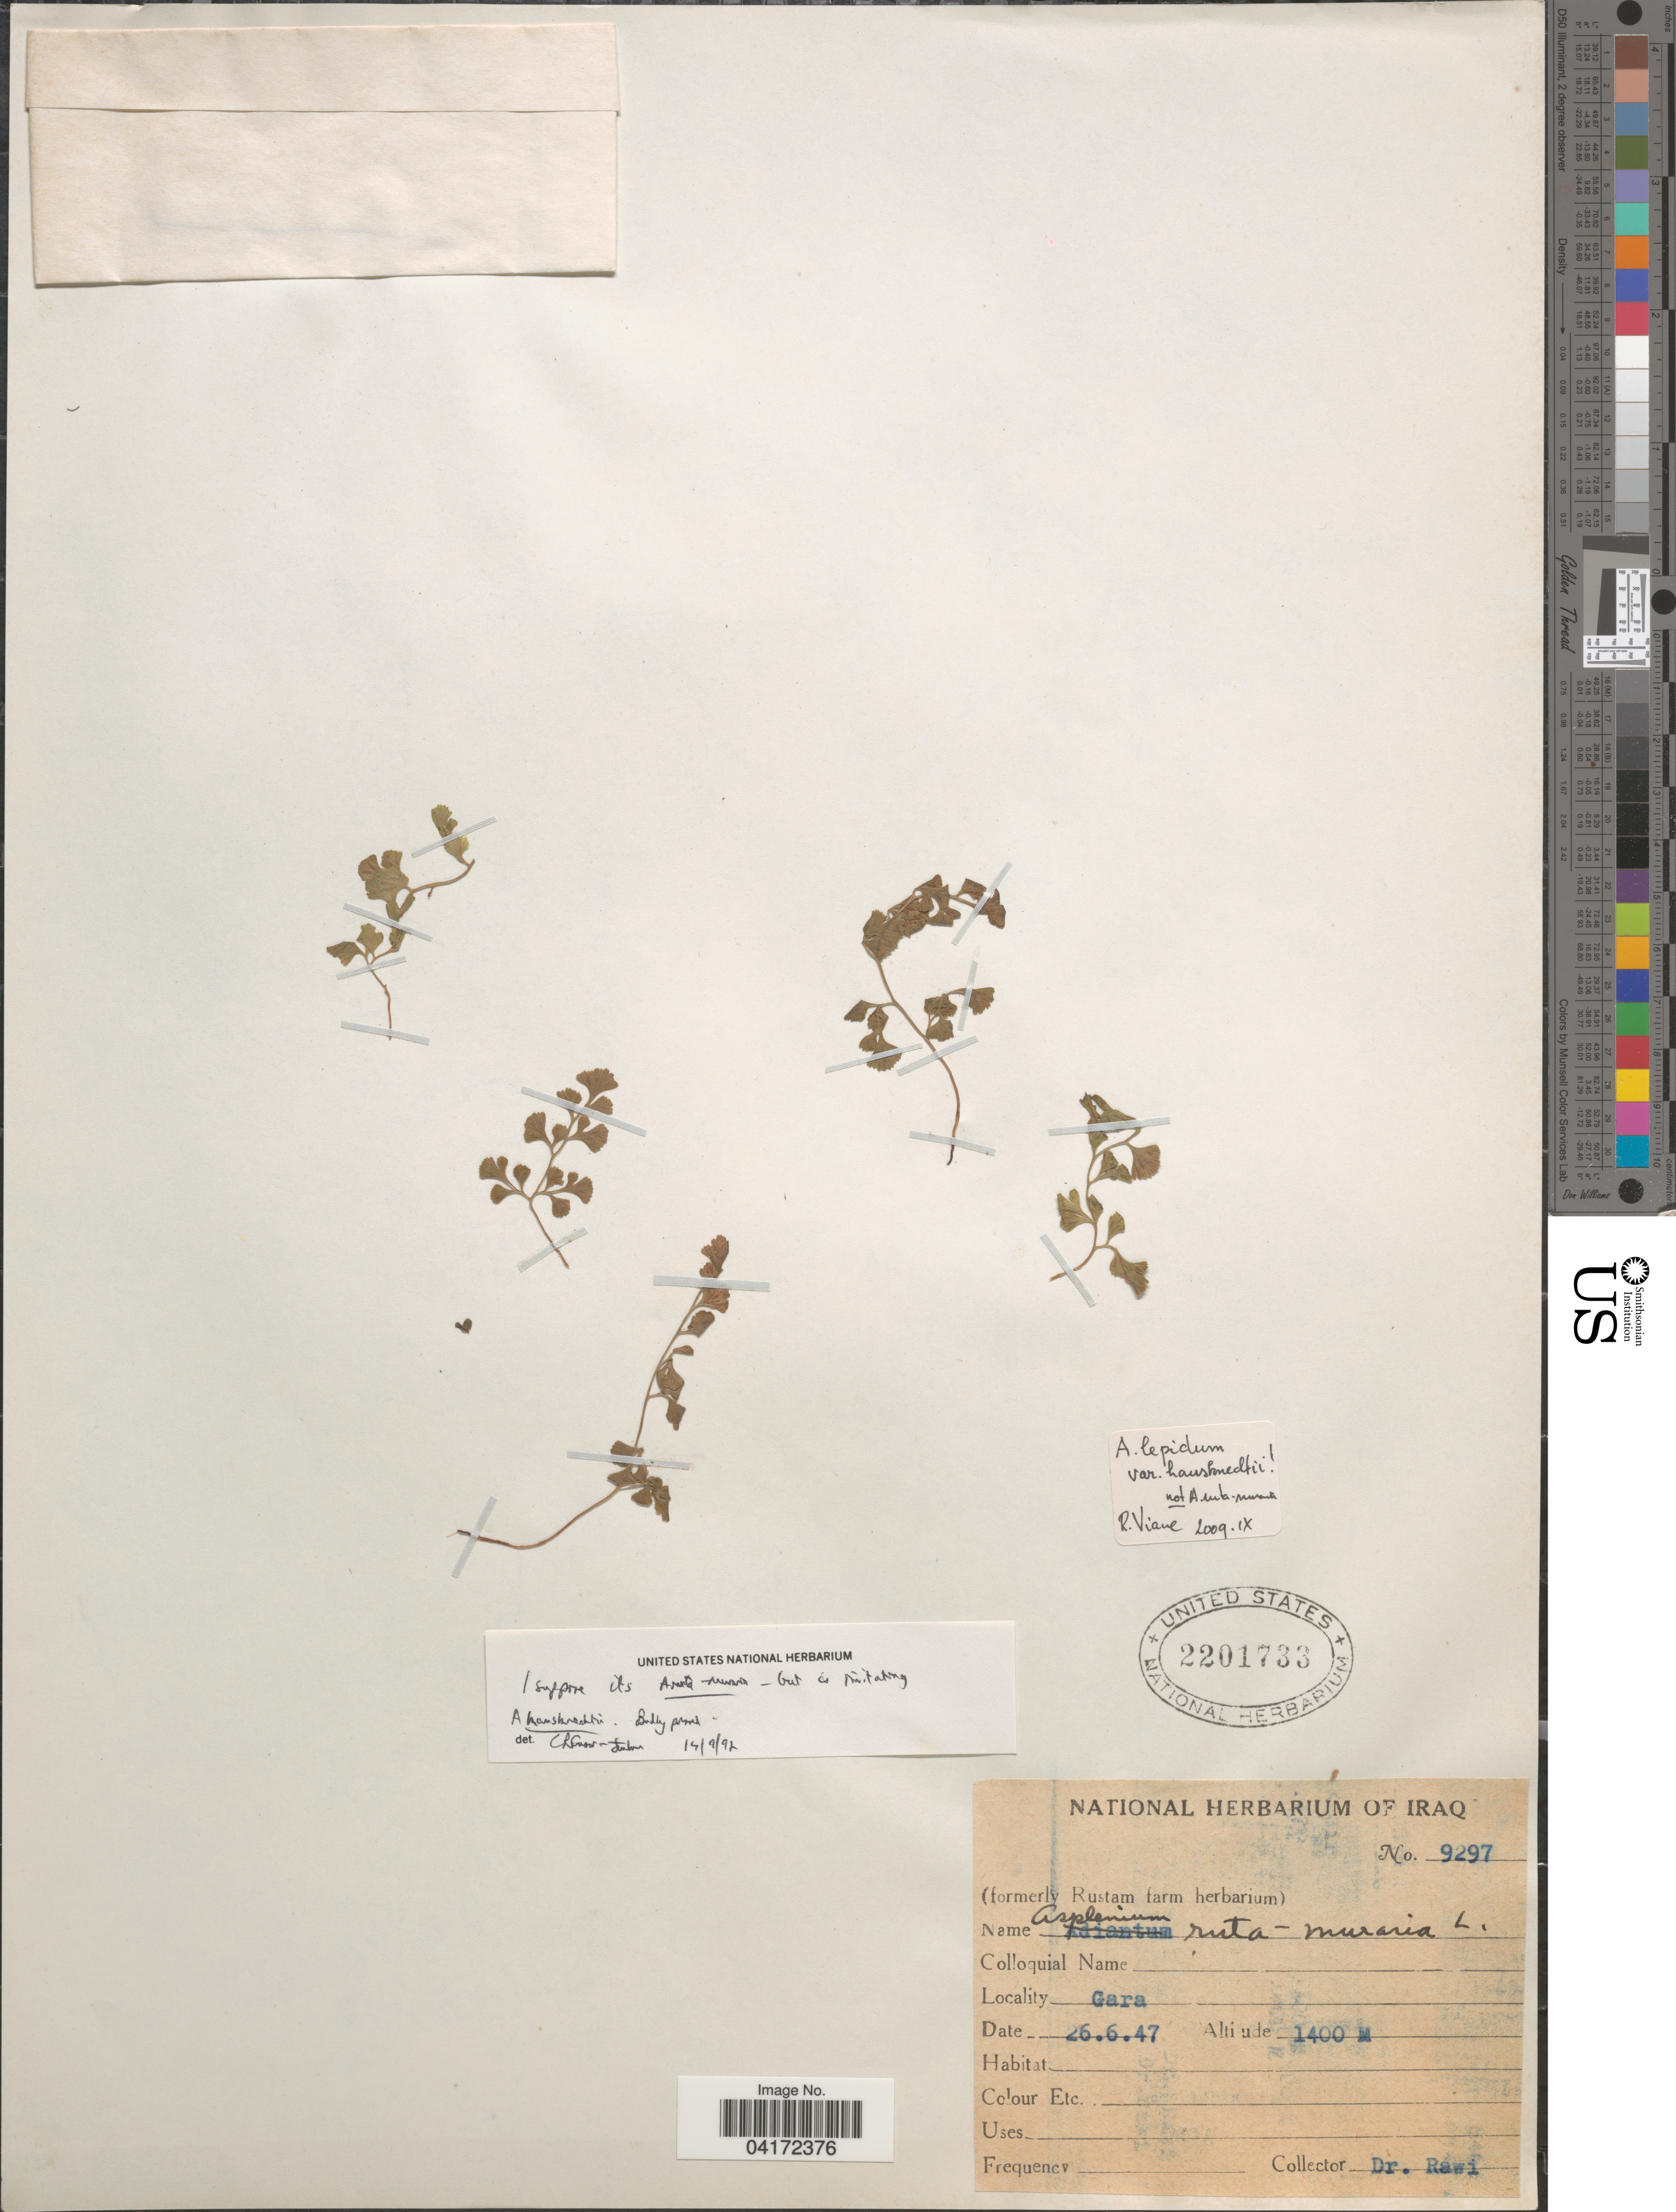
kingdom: Plantae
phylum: Tracheophyta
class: Polypodiopsida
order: Polypodiales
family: Aspleniaceae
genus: Asplenium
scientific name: Asplenium ruta-muraria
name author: L.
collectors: -. Rawi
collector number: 9297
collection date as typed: Transcribed d/m/y: 26/6/47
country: Iraq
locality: Gara.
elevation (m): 1400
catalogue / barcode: US 2201733